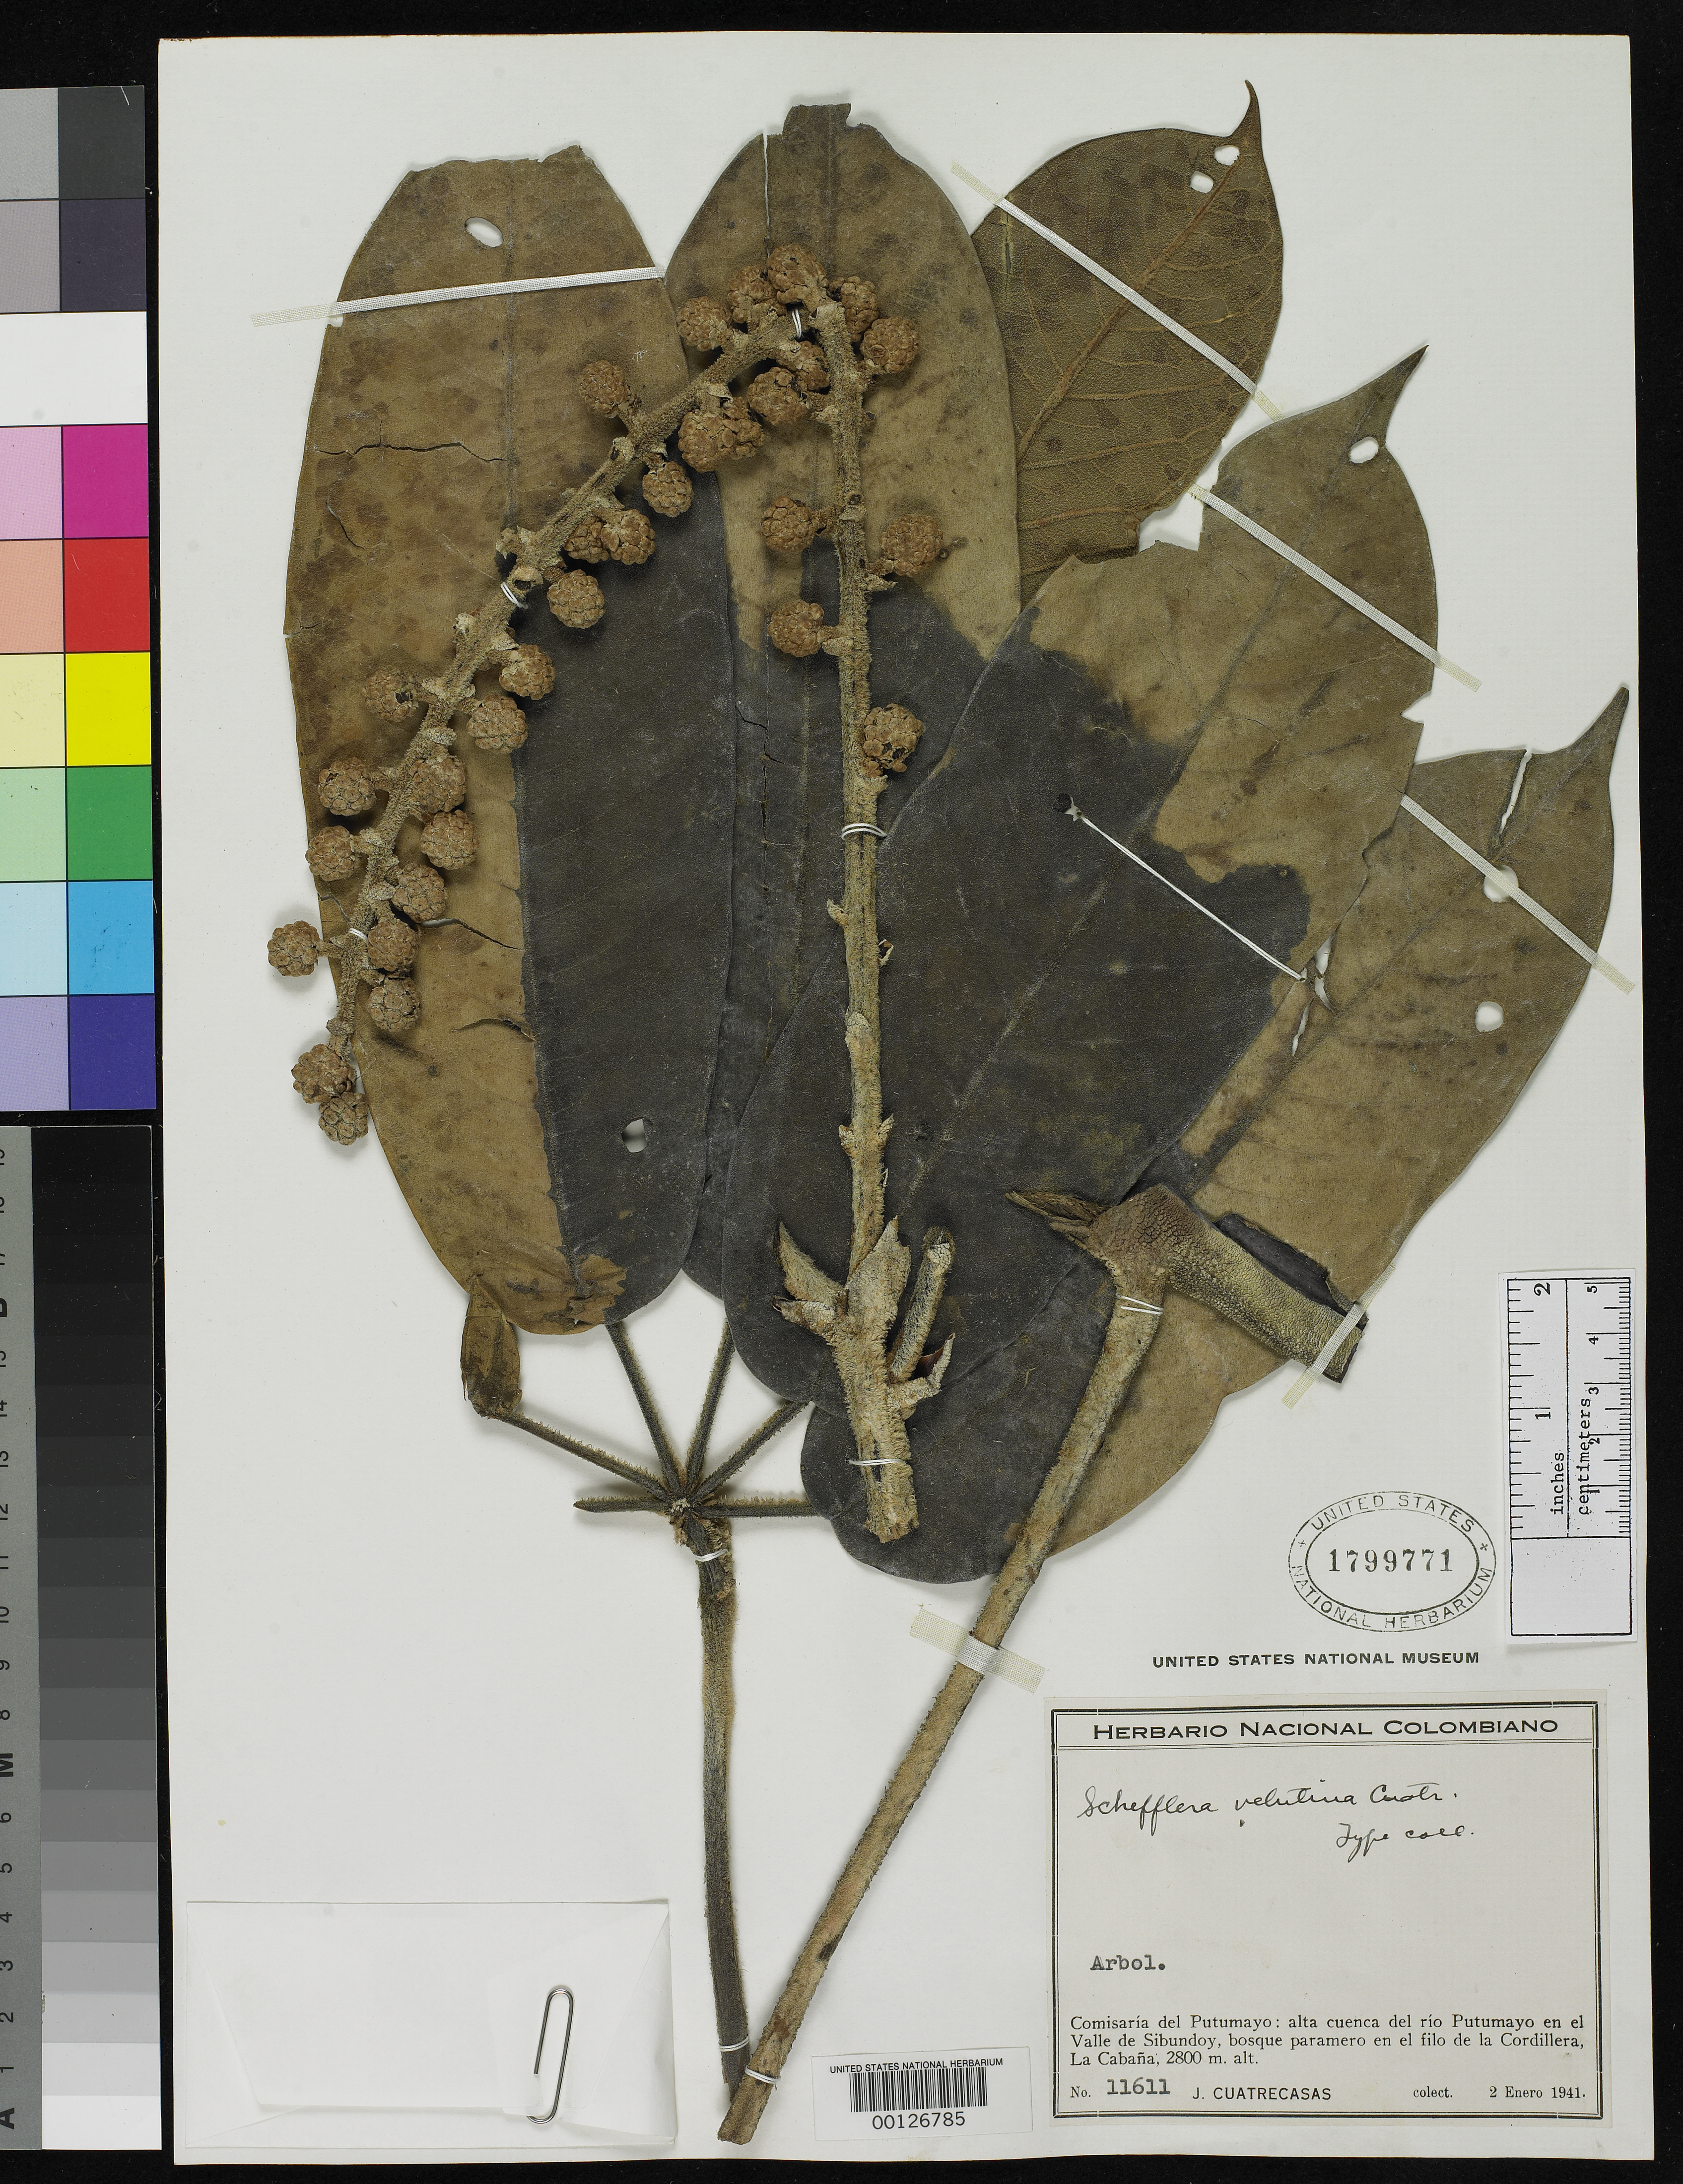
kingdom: Plantae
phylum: Tracheophyta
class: Magnoliopsida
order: Apiales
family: Araliaceae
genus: Schefflera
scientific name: Schefflera velutina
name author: Cuatrec.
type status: Isotype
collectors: J. Cuatrecasas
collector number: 11611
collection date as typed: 02 Jan 1941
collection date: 1941-01-02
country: Colombia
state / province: Putumayo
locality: Rio Putumayo, Valle de Sibundoy, Cordillera en La Cabana.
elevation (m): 2800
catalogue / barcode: US 1799771